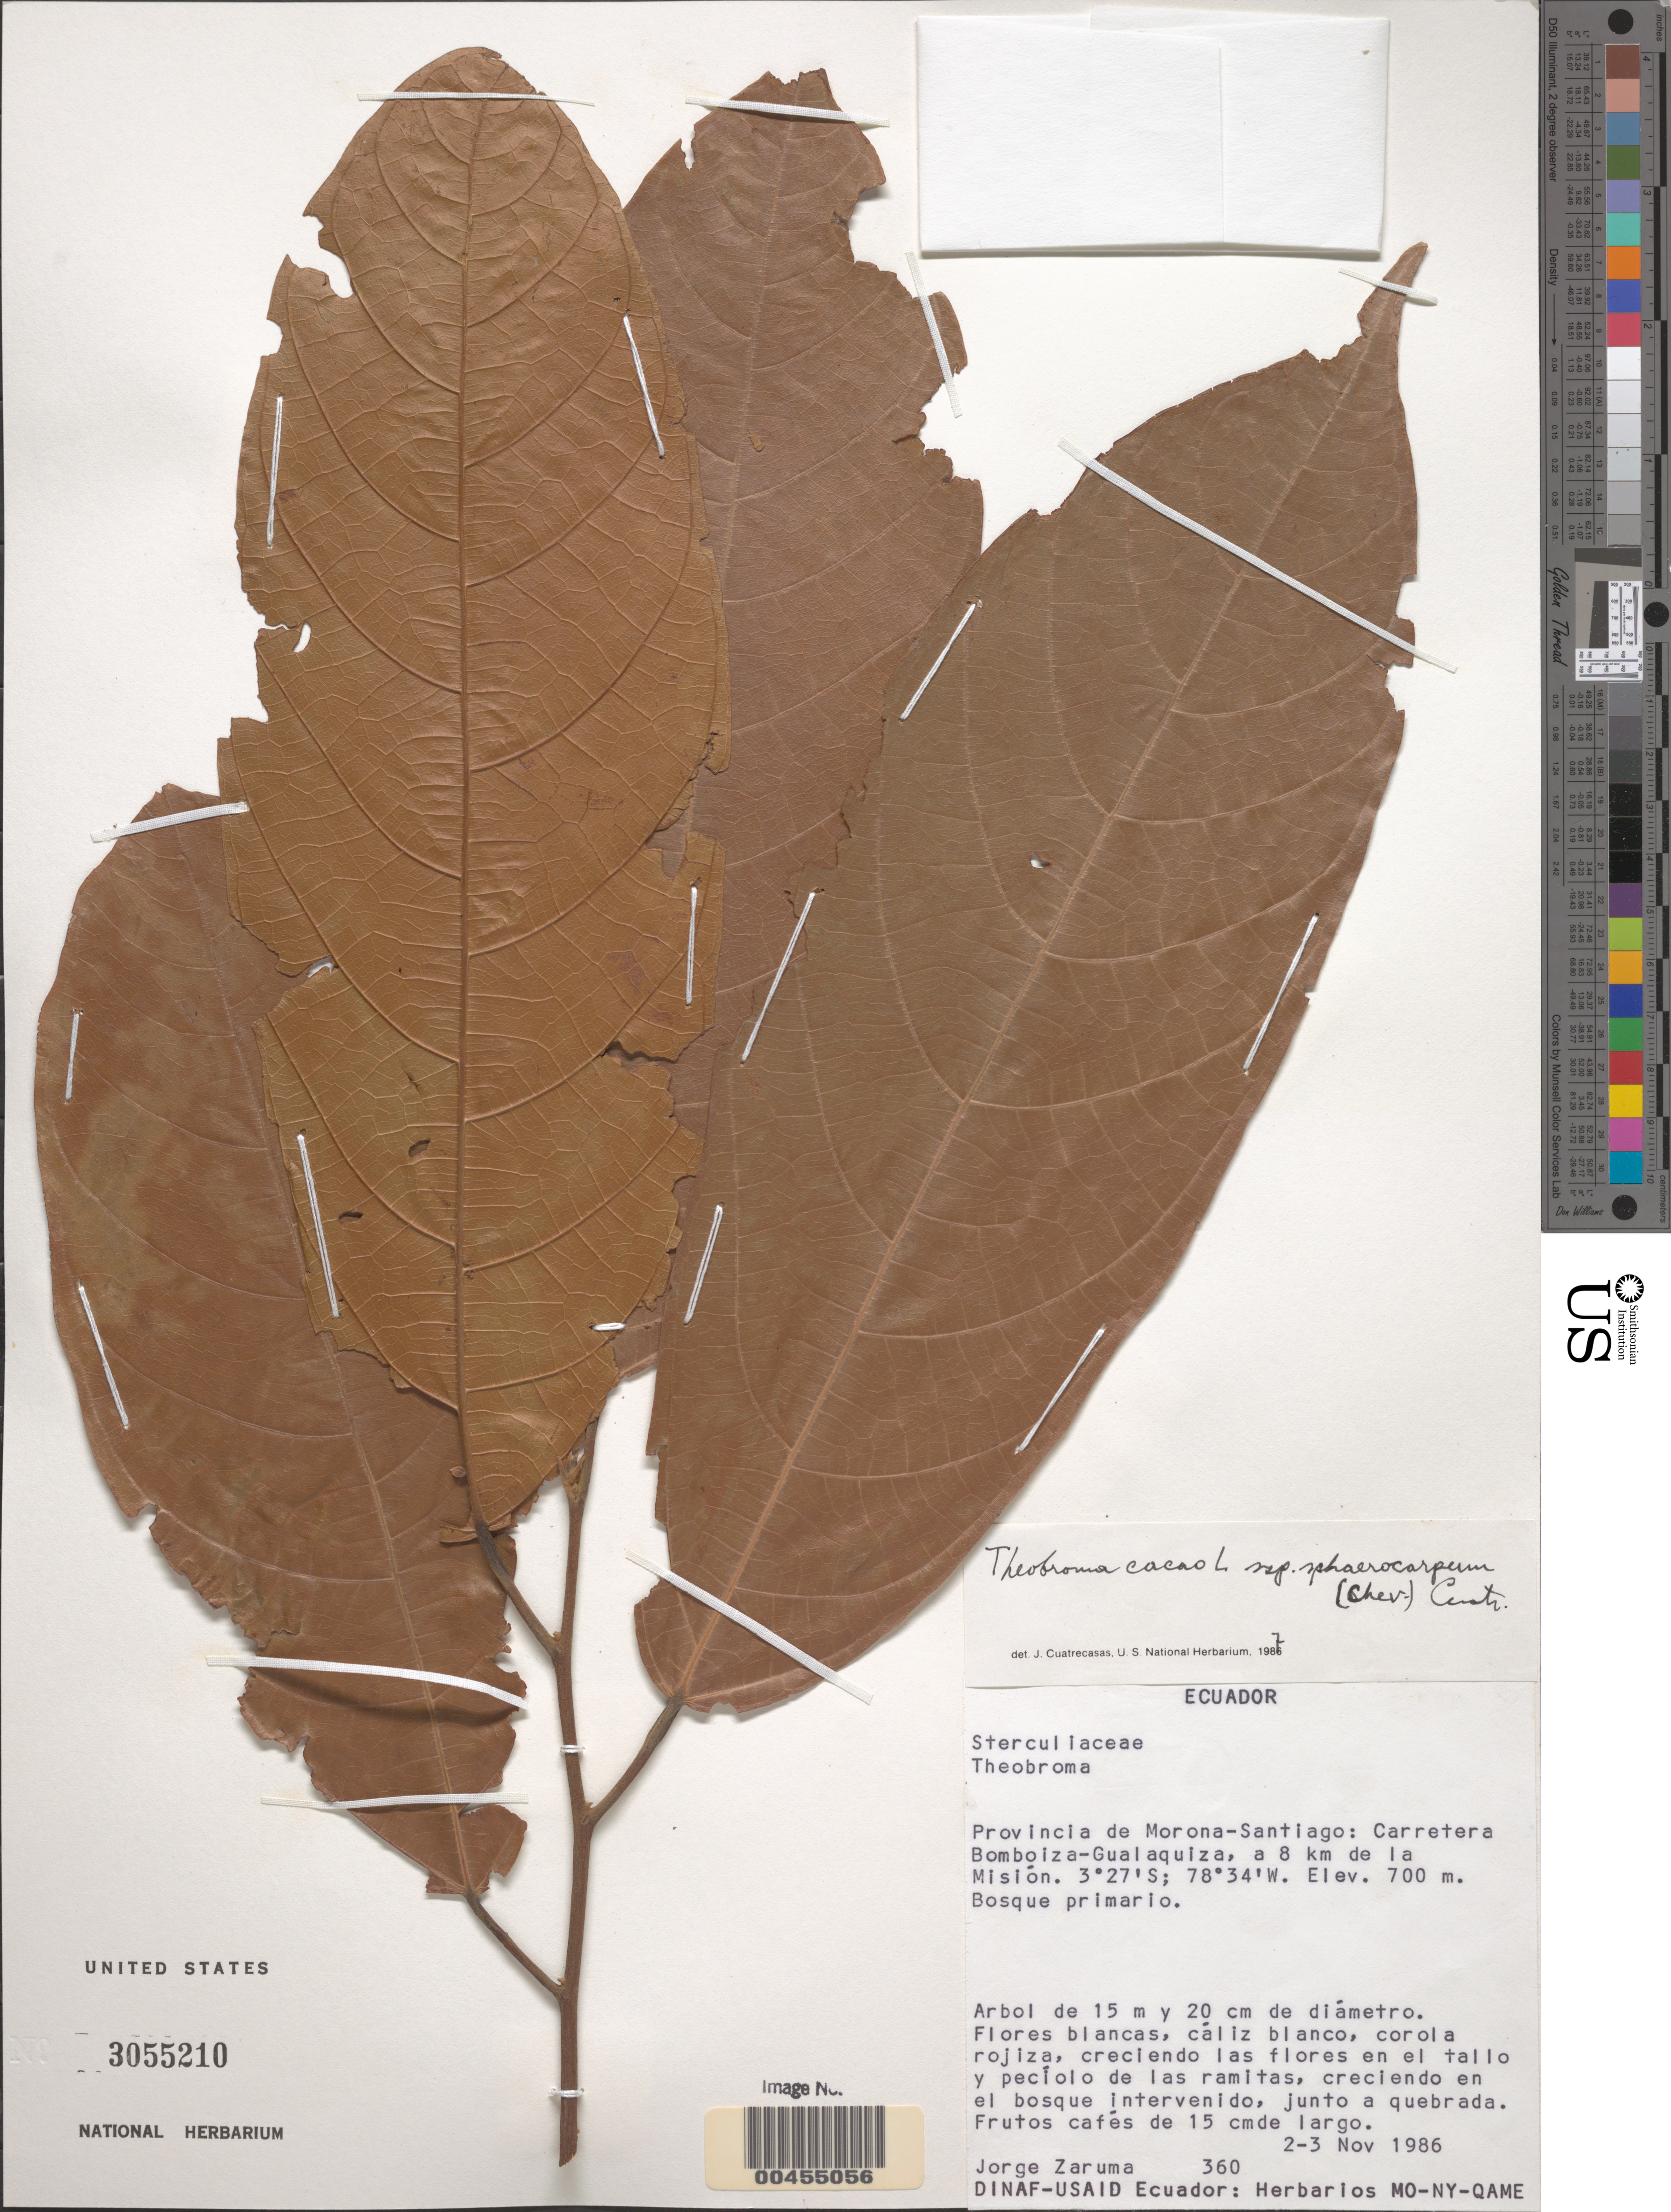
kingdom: Plantae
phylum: Tracheophyta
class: Magnoliopsida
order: Malvales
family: Malvaceae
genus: Theobroma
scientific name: Theobroma cacao subsp. sphaerocarpum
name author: (A. Chev.) Cuatrec.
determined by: Cuatrecasas, J.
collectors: J. Zaruma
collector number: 360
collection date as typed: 02 Nov 1986 to 03 Nov 1986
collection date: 1986-11-02/1986-11-03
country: Ecuador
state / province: Morona-Santiago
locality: Carretera Bomboiza-Gualaquiza, a 8km de la Misión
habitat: Bosque primario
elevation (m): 700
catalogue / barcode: US 3055210